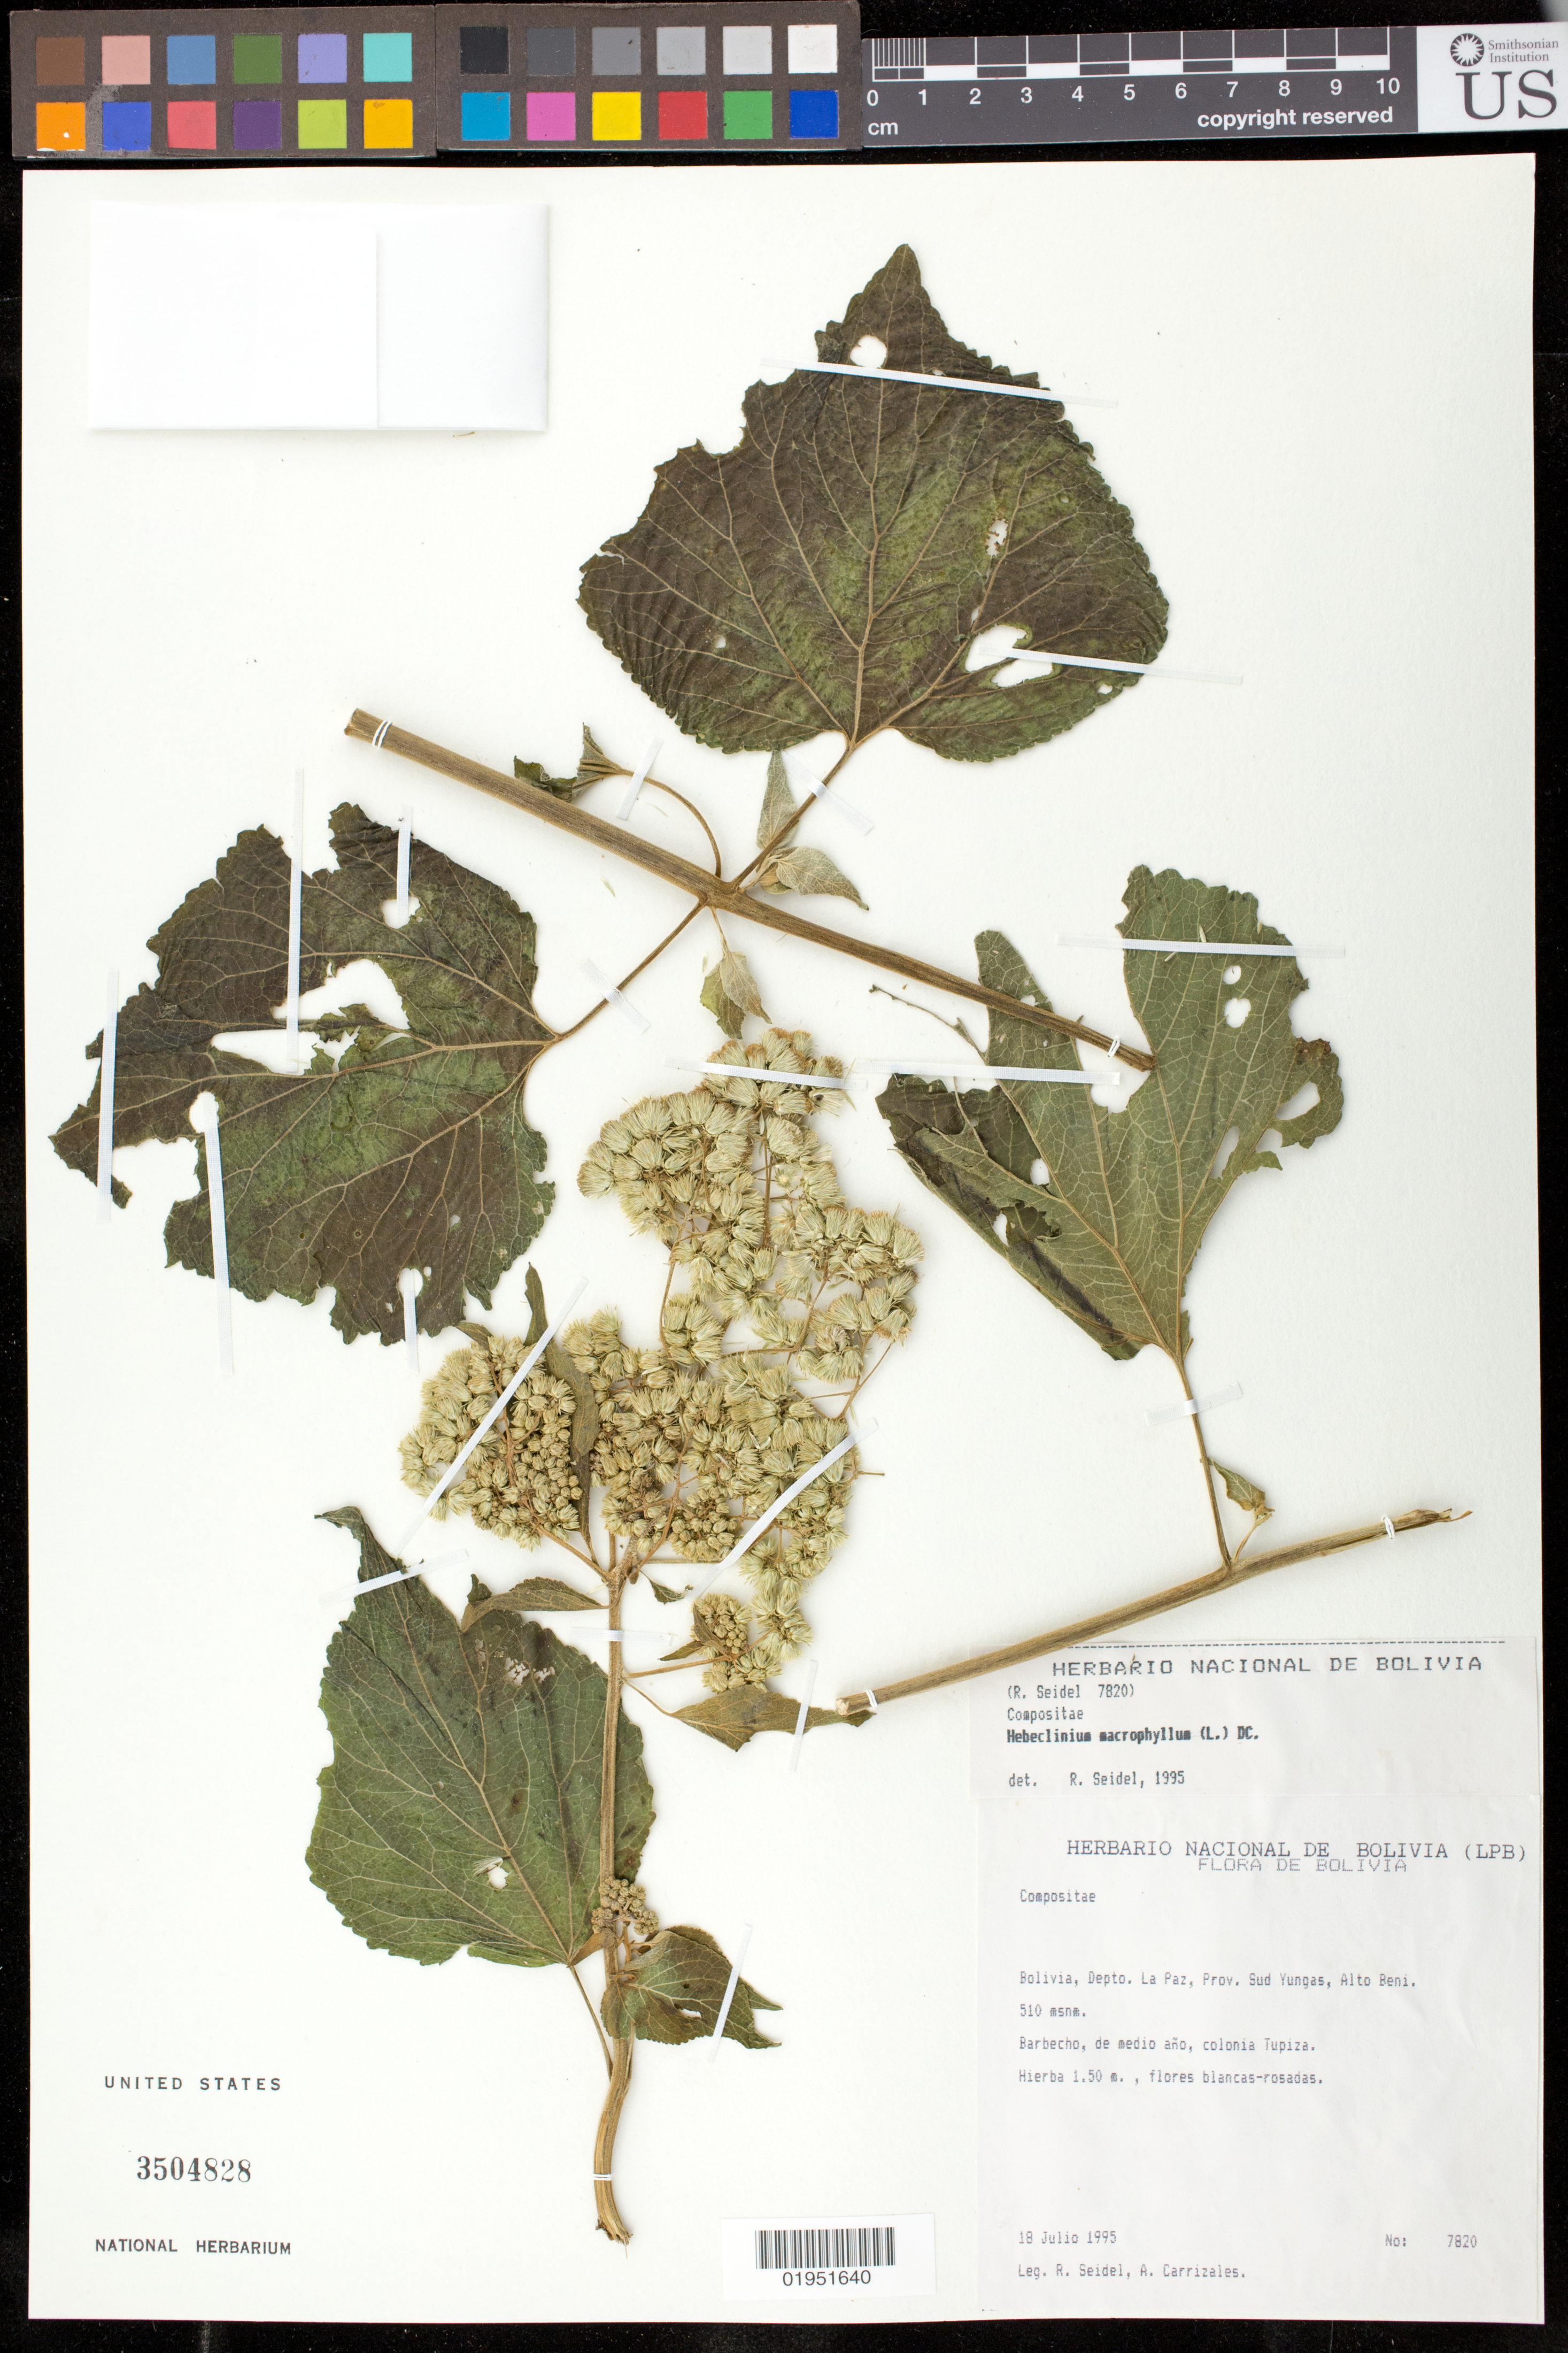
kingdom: Plantae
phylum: Tracheophyta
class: Magnoliopsida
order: Asterales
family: Asteraceae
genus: Hebeclinium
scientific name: Hebeclinium macrophyllum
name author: (L.) DC.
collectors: R. Seidel & A. Carrizales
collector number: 7820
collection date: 1995-07-18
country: Bolivia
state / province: La Paz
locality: Sud Yungas, Alto Beni.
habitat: Barbecho, de medio ano, colonia Tupiza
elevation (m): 510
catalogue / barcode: US 3504828